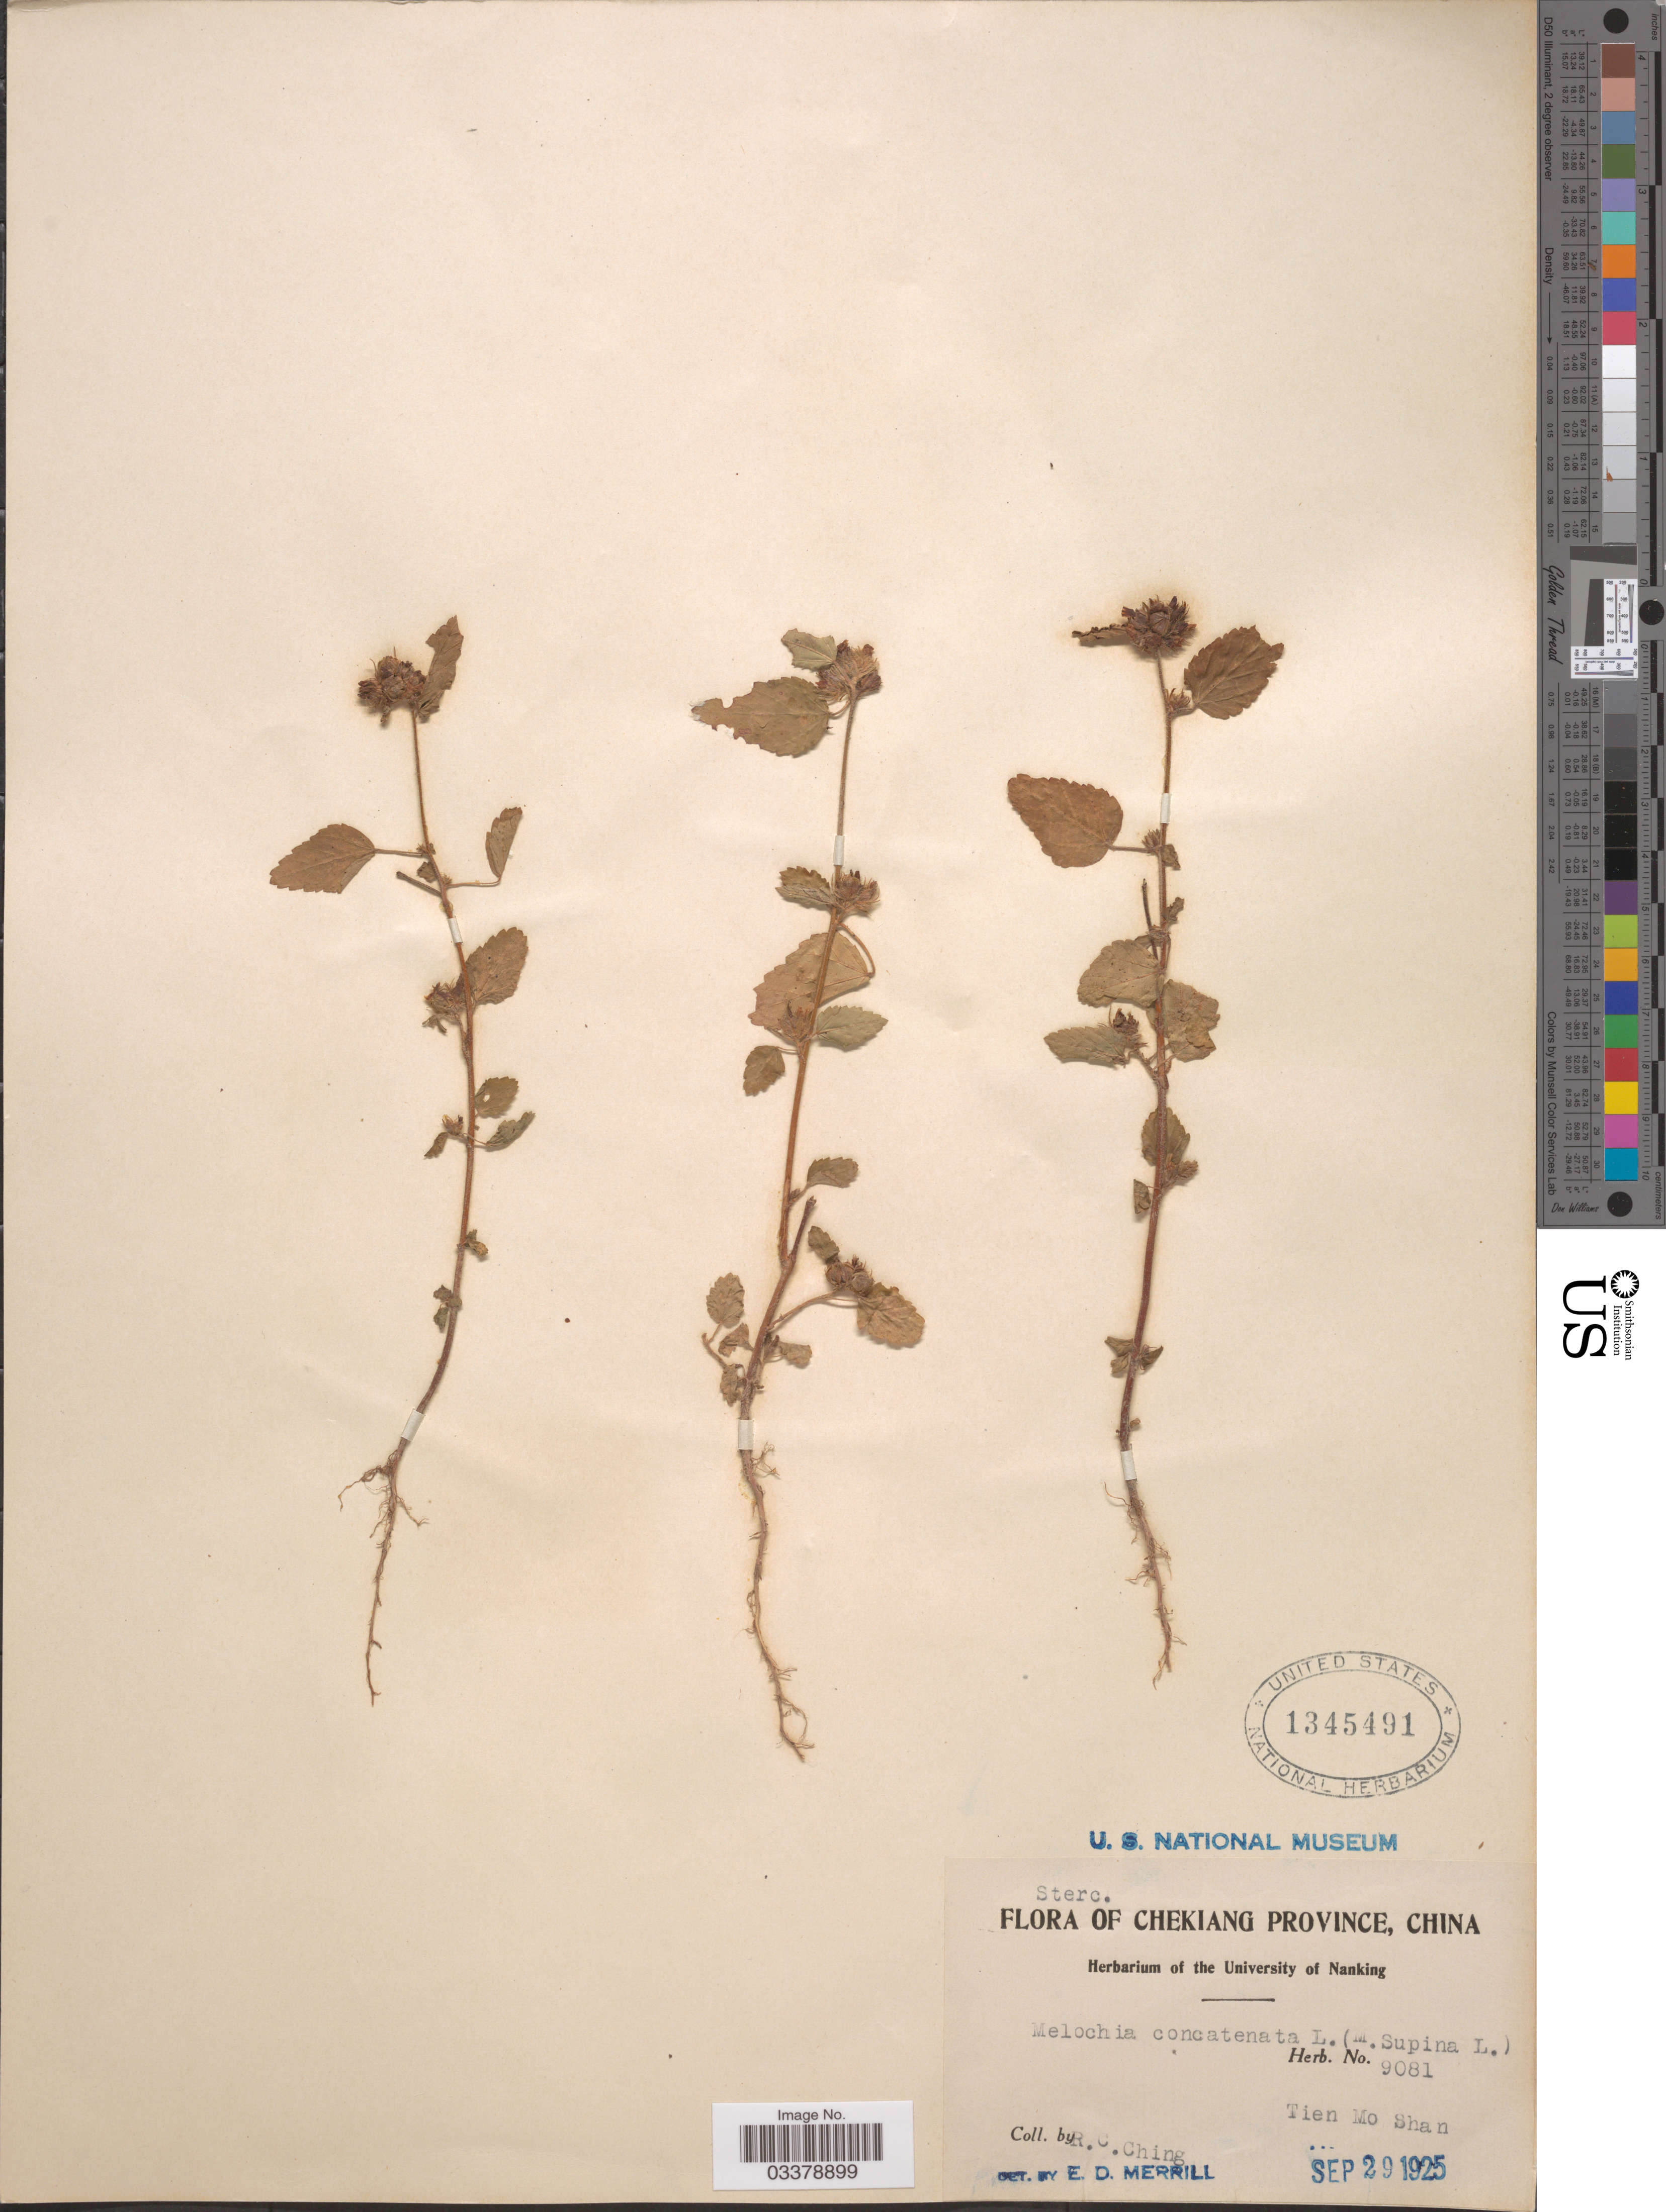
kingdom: Plantae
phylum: Tracheophyta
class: Magnoliopsida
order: Malvales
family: Malvaceae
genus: Melochia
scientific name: Melochia corchorifolia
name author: L.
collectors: R. C. Ching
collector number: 9081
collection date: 1925-09-29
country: China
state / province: Zhejiang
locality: Chekiang Province, Tien Mo Shan.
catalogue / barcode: US 1345491